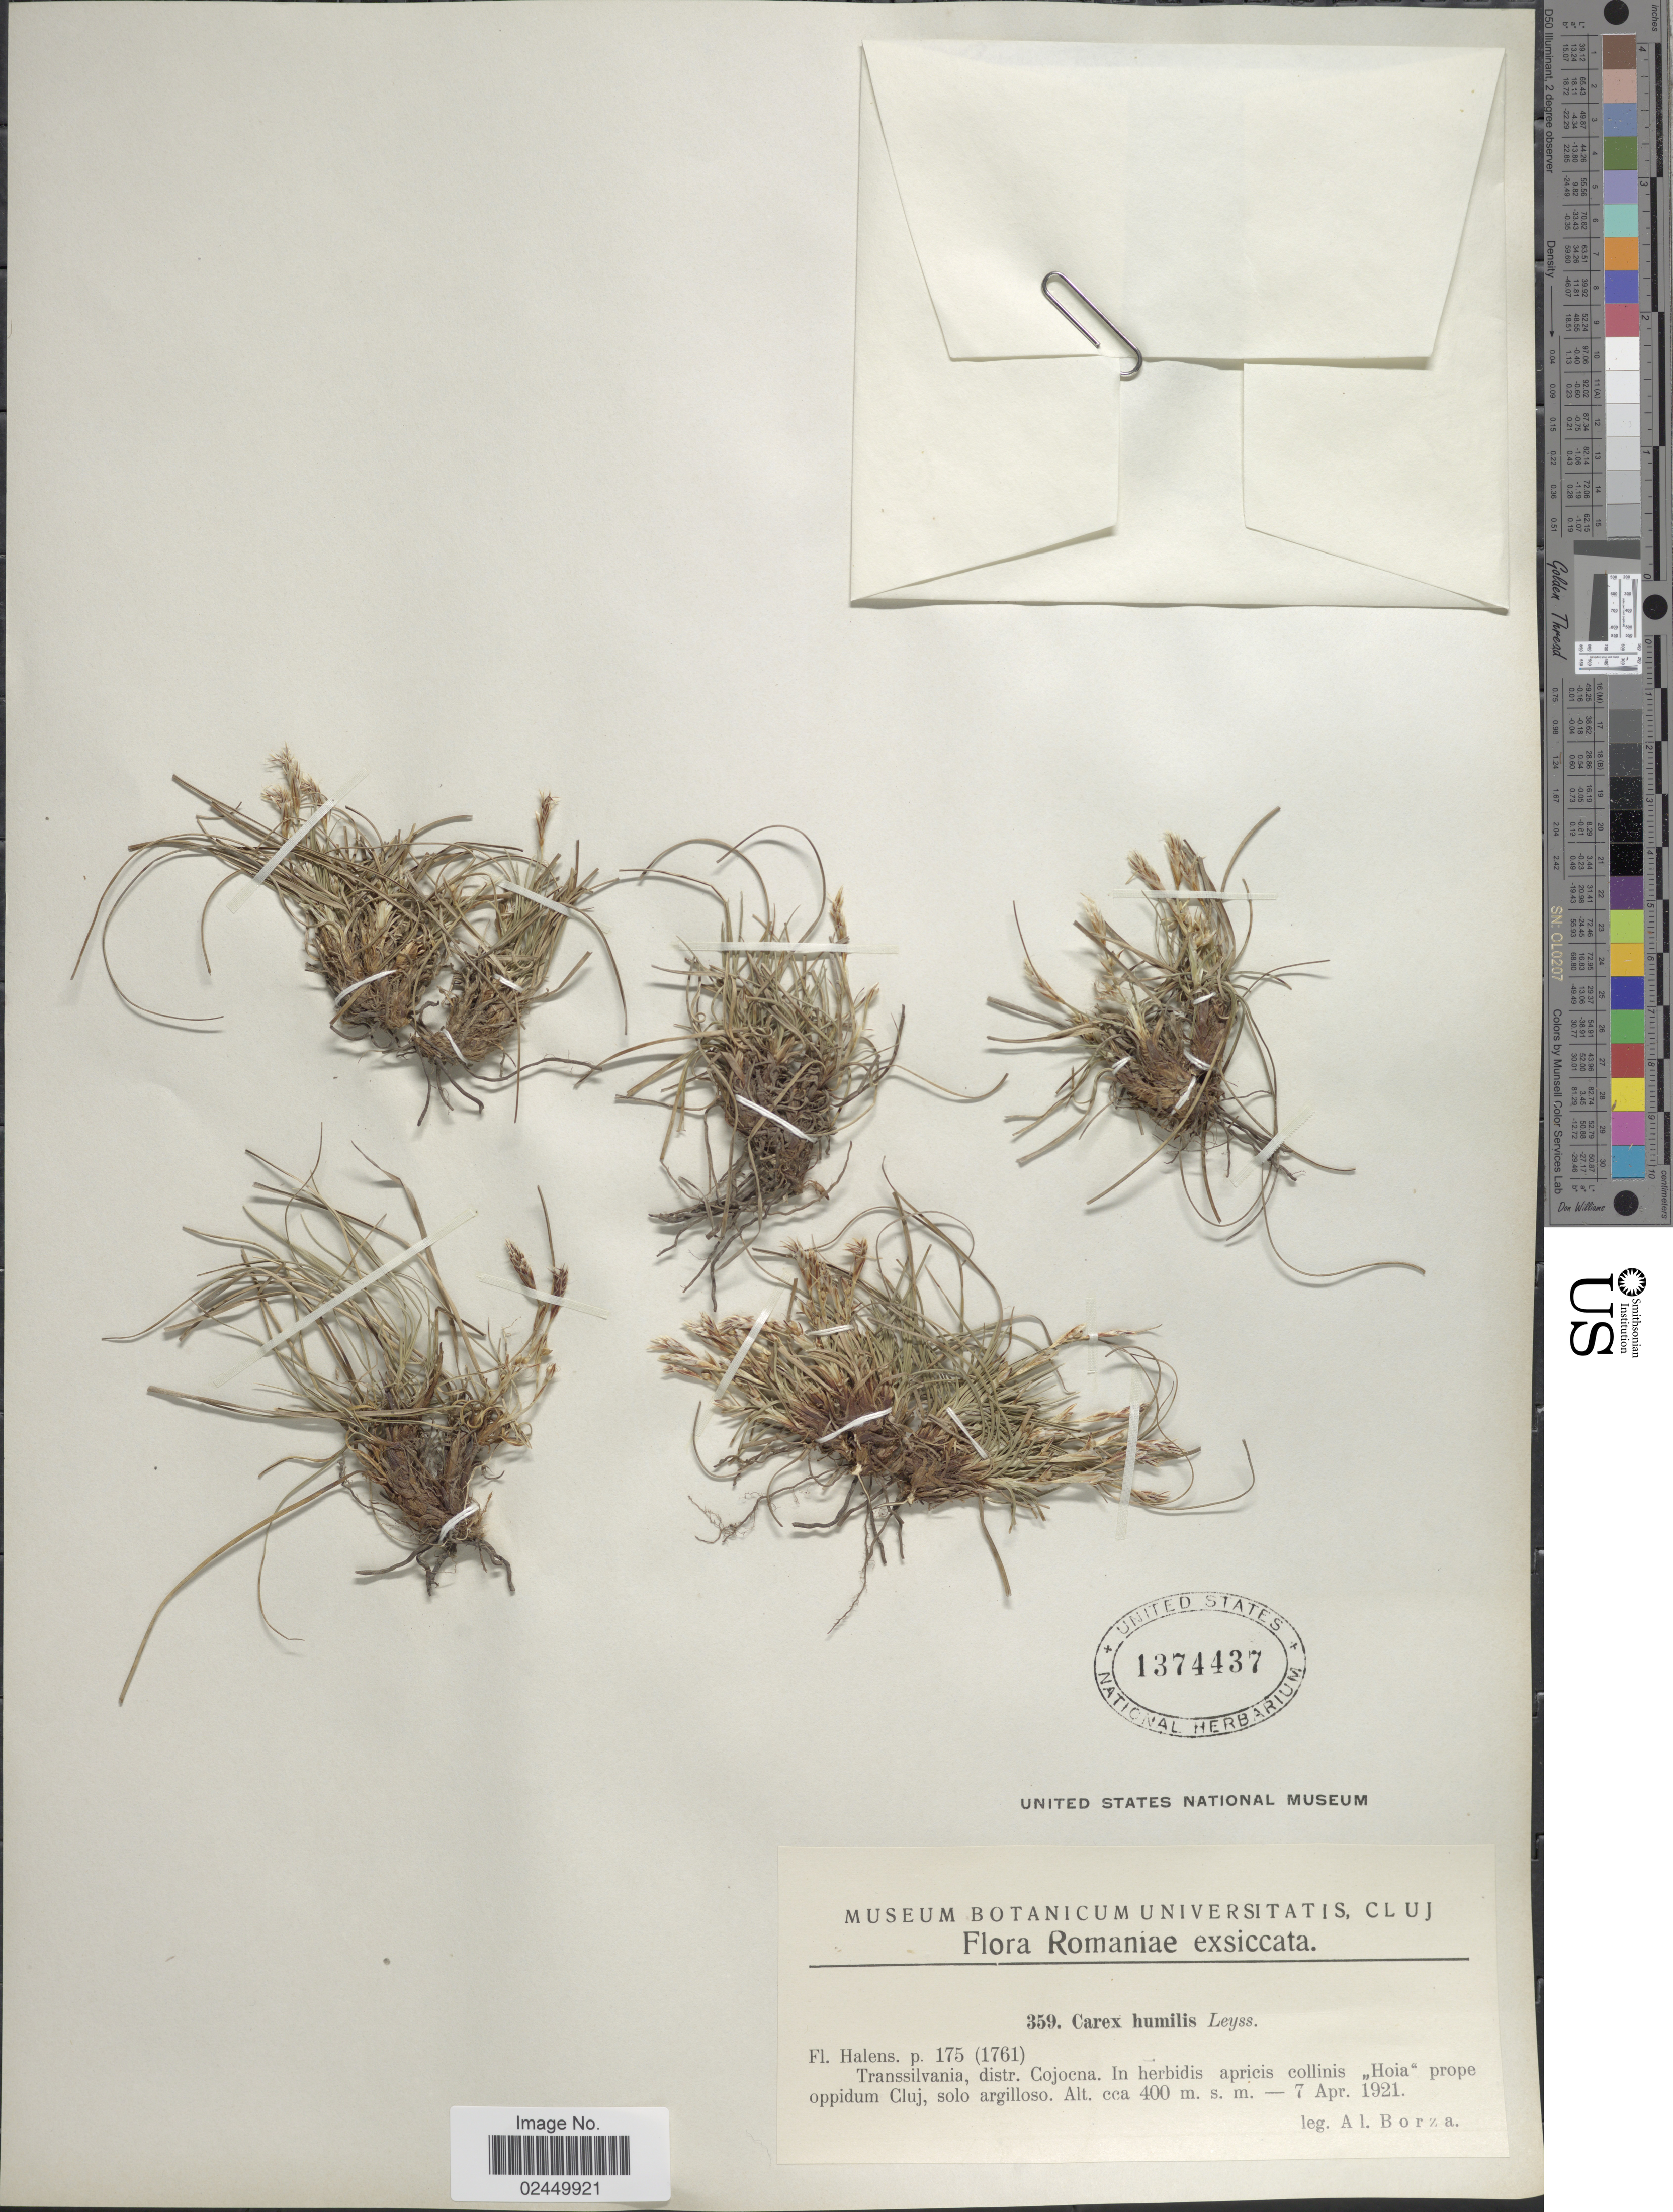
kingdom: Plantae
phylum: Tracheophyta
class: Liliopsida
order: Poales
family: Cyperaceae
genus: Carex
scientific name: Carex humilis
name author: Leyss.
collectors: A. Borza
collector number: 359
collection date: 1921-04-07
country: Romania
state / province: Cluj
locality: Transsilvania, distr. Cojocna. In herbidis apricis collinis Hoia prope oppidum Cluj, solo argillos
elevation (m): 400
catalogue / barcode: US 1374437